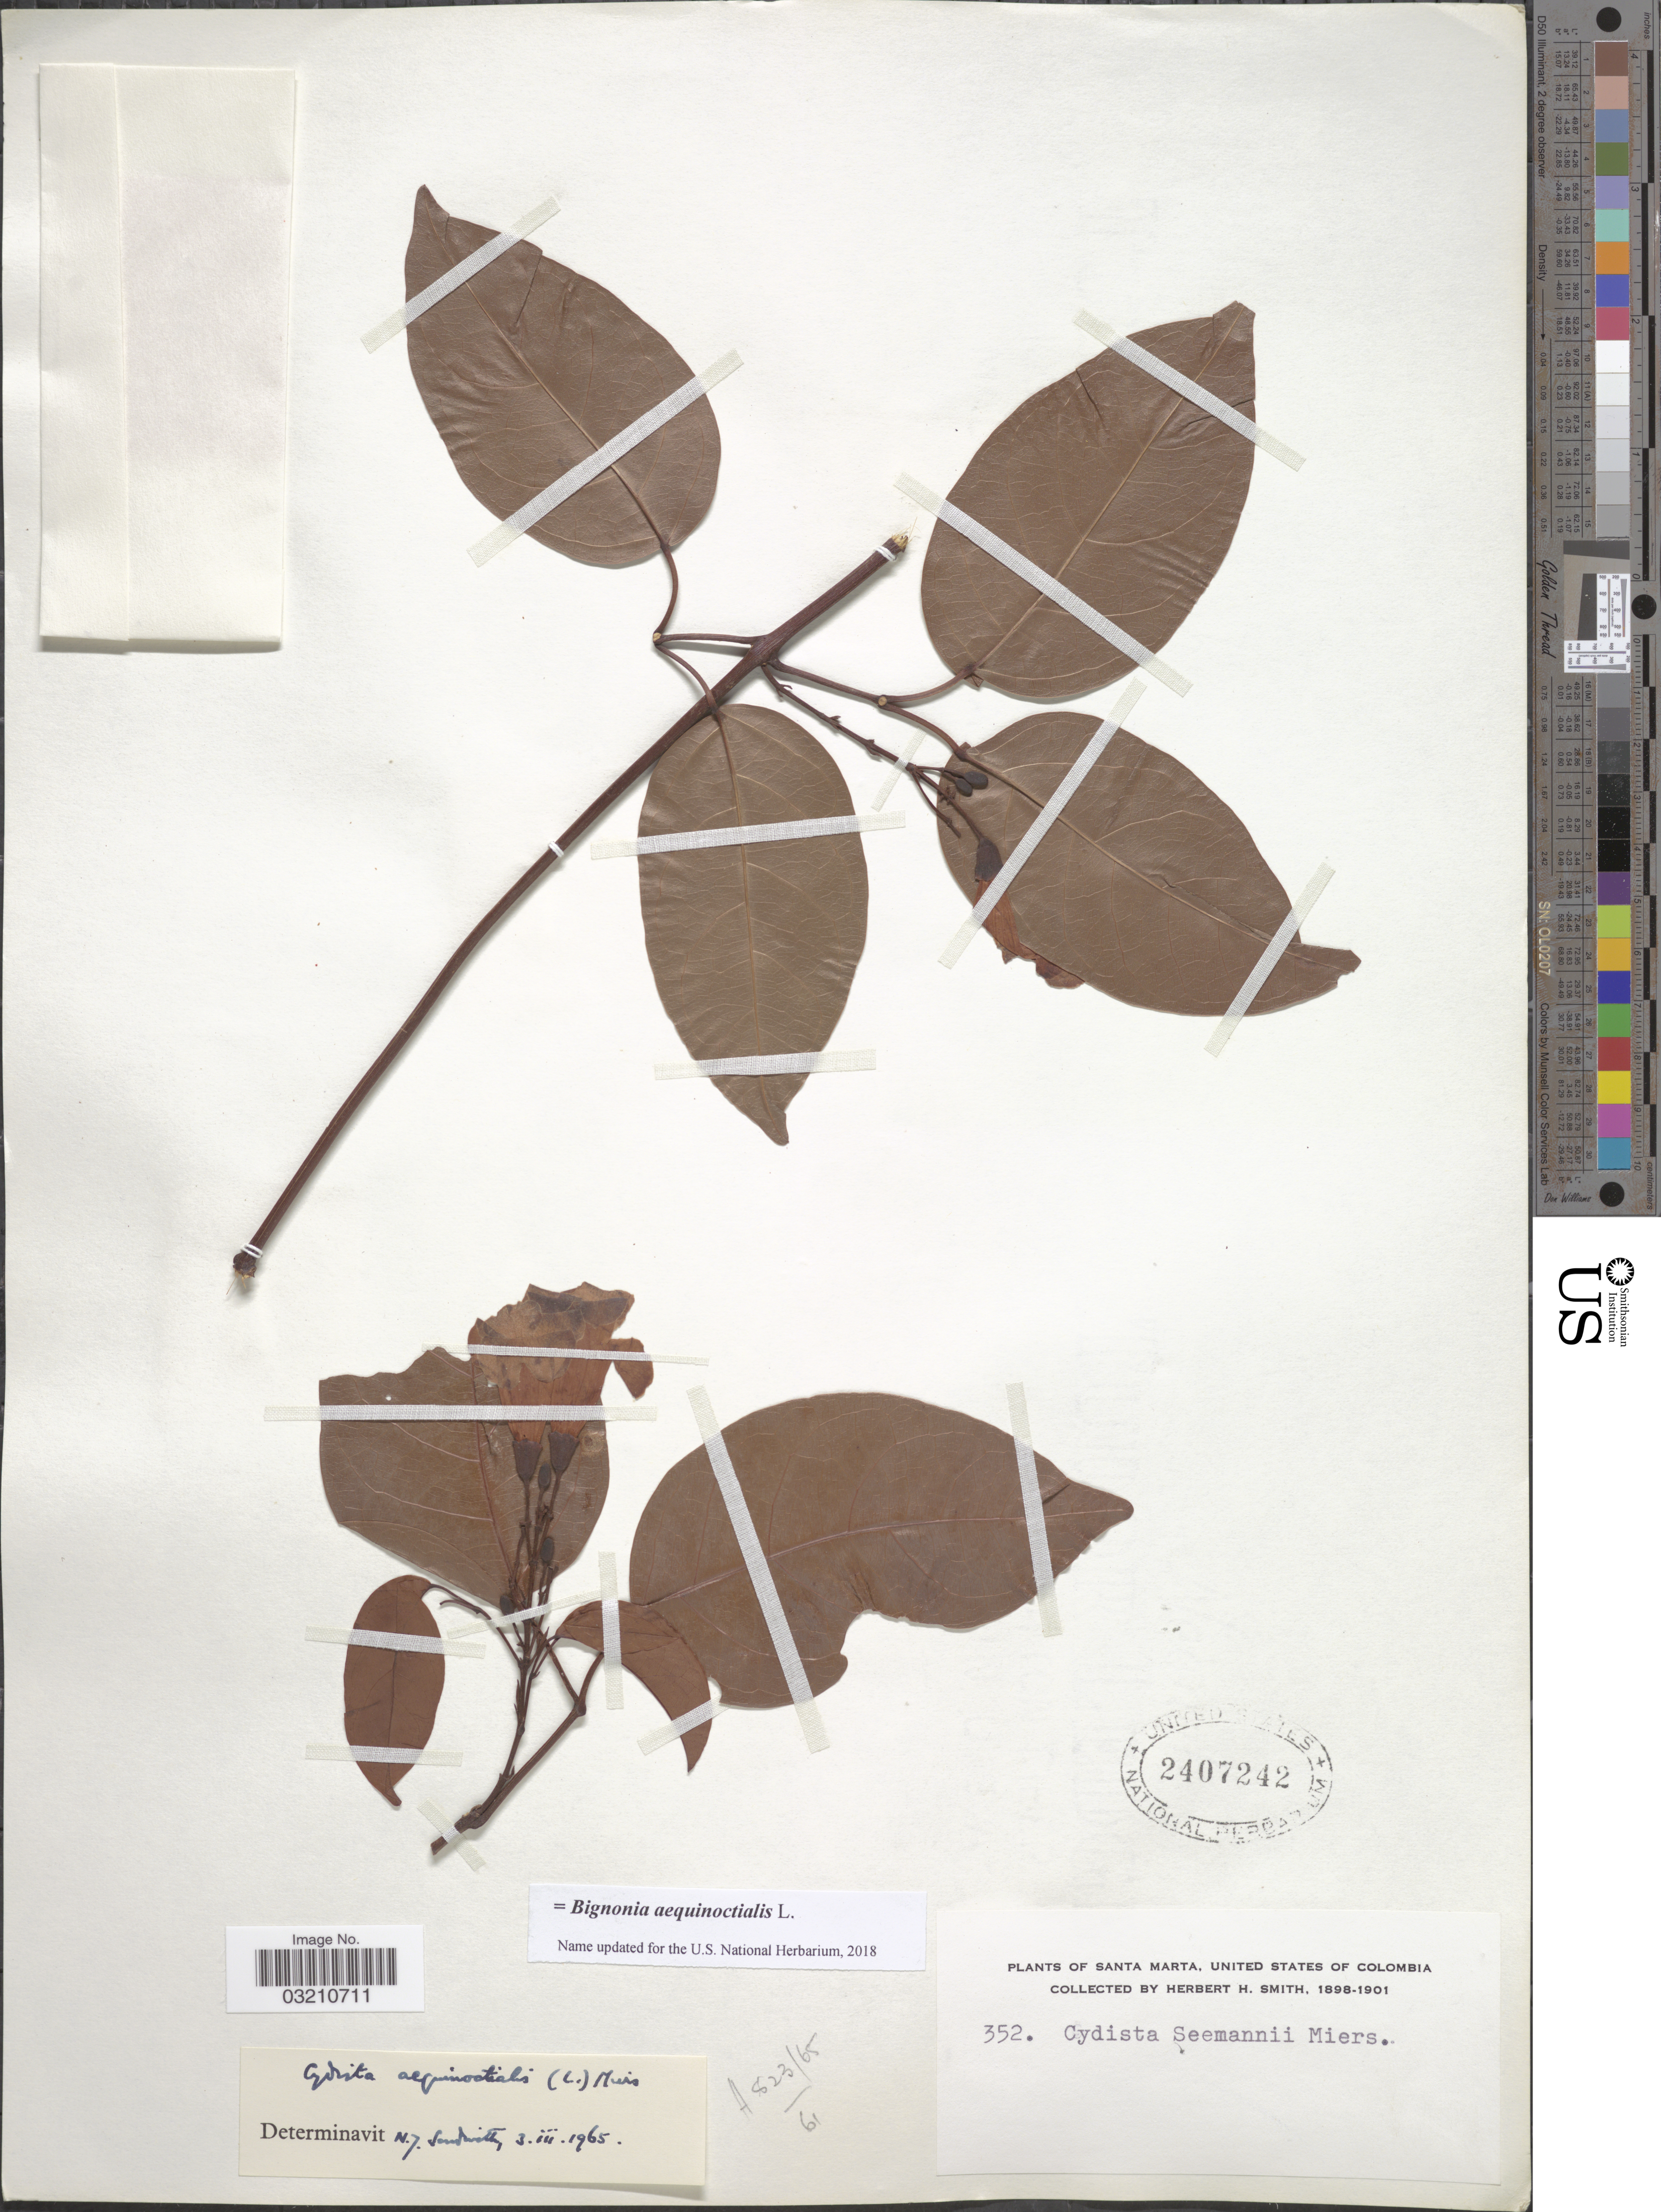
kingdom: Plantae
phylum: Tracheophyta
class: Magnoliopsida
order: Lamiales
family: Bignoniaceae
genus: Bignonia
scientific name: Bignonia aequinoctialis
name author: L.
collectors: Herbert H. Smith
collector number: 352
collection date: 1898/1901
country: Colombia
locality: Santa Marta, United States of Colombia.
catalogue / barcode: US 2407242